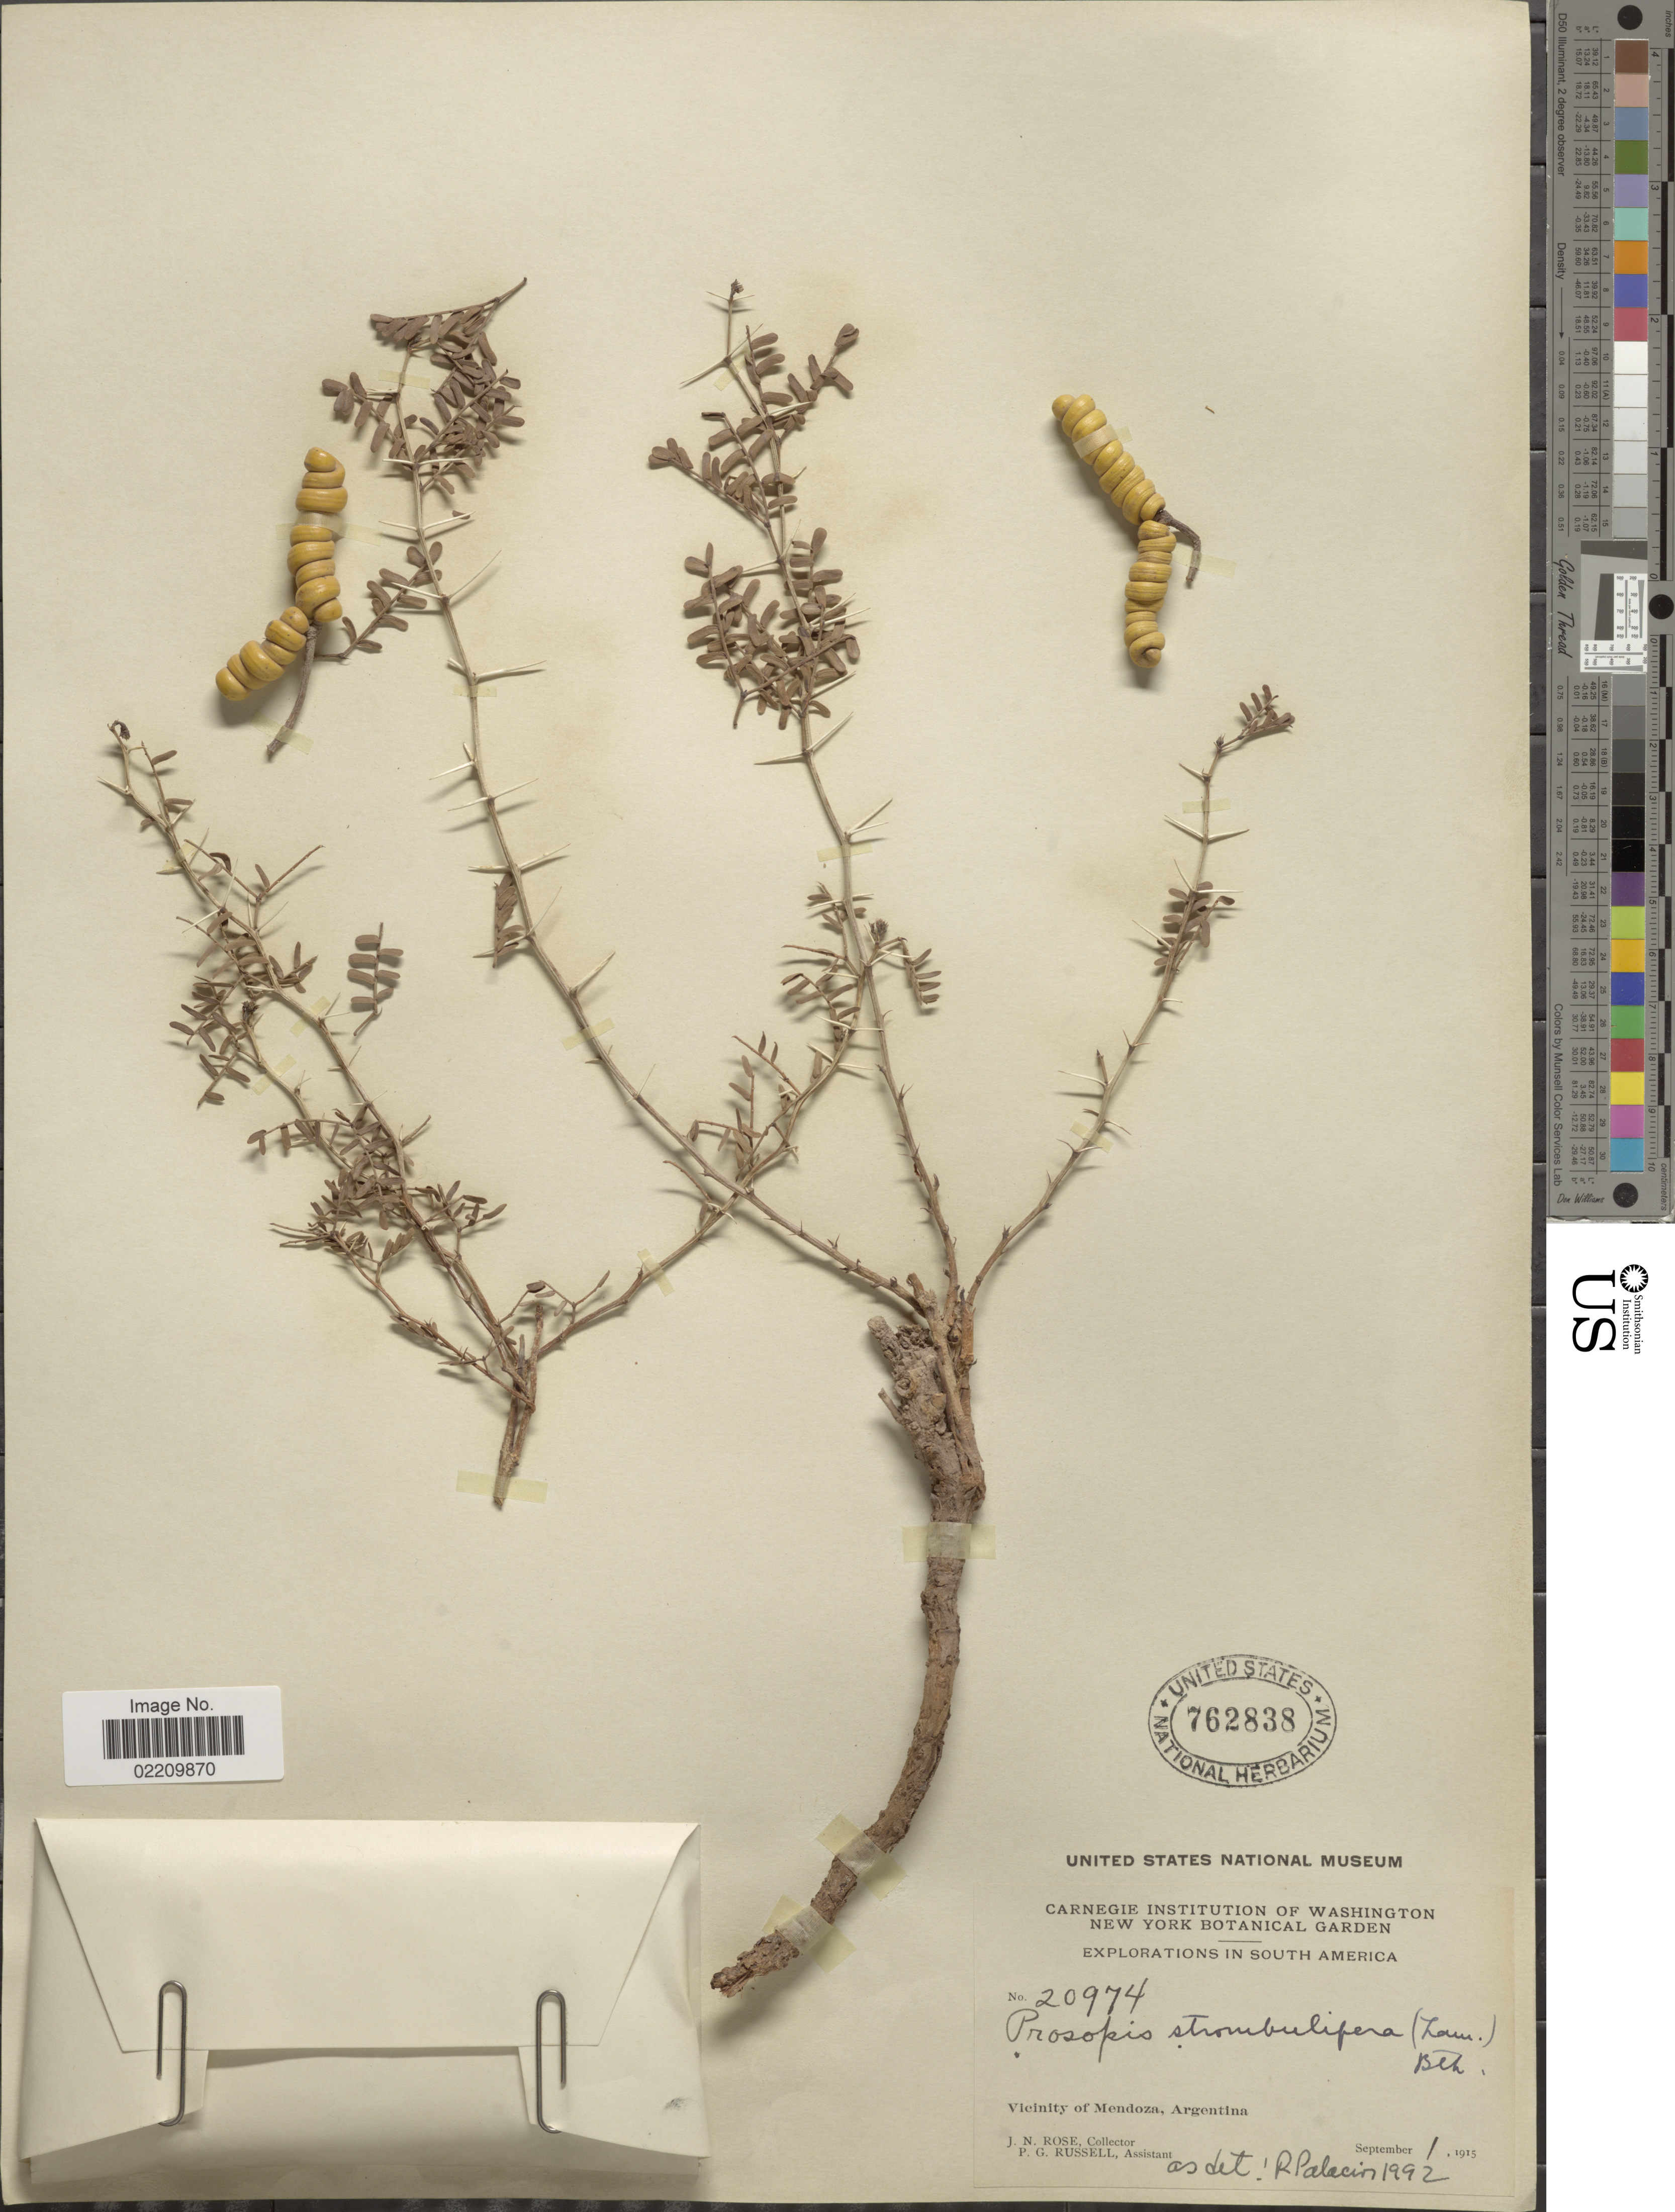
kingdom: Plantae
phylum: Tracheophyta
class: Magnoliopsida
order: Fabales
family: Fabaceae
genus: Strombocarpa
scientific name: Strombocarpa strombulifera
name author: (Lam.) A. Gray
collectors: J. N. Rose & P. G. Russell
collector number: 20974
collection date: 1915-09-01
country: Argentina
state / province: Mendoza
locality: Vicinity of Mendoza, Argentina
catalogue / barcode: US 762838